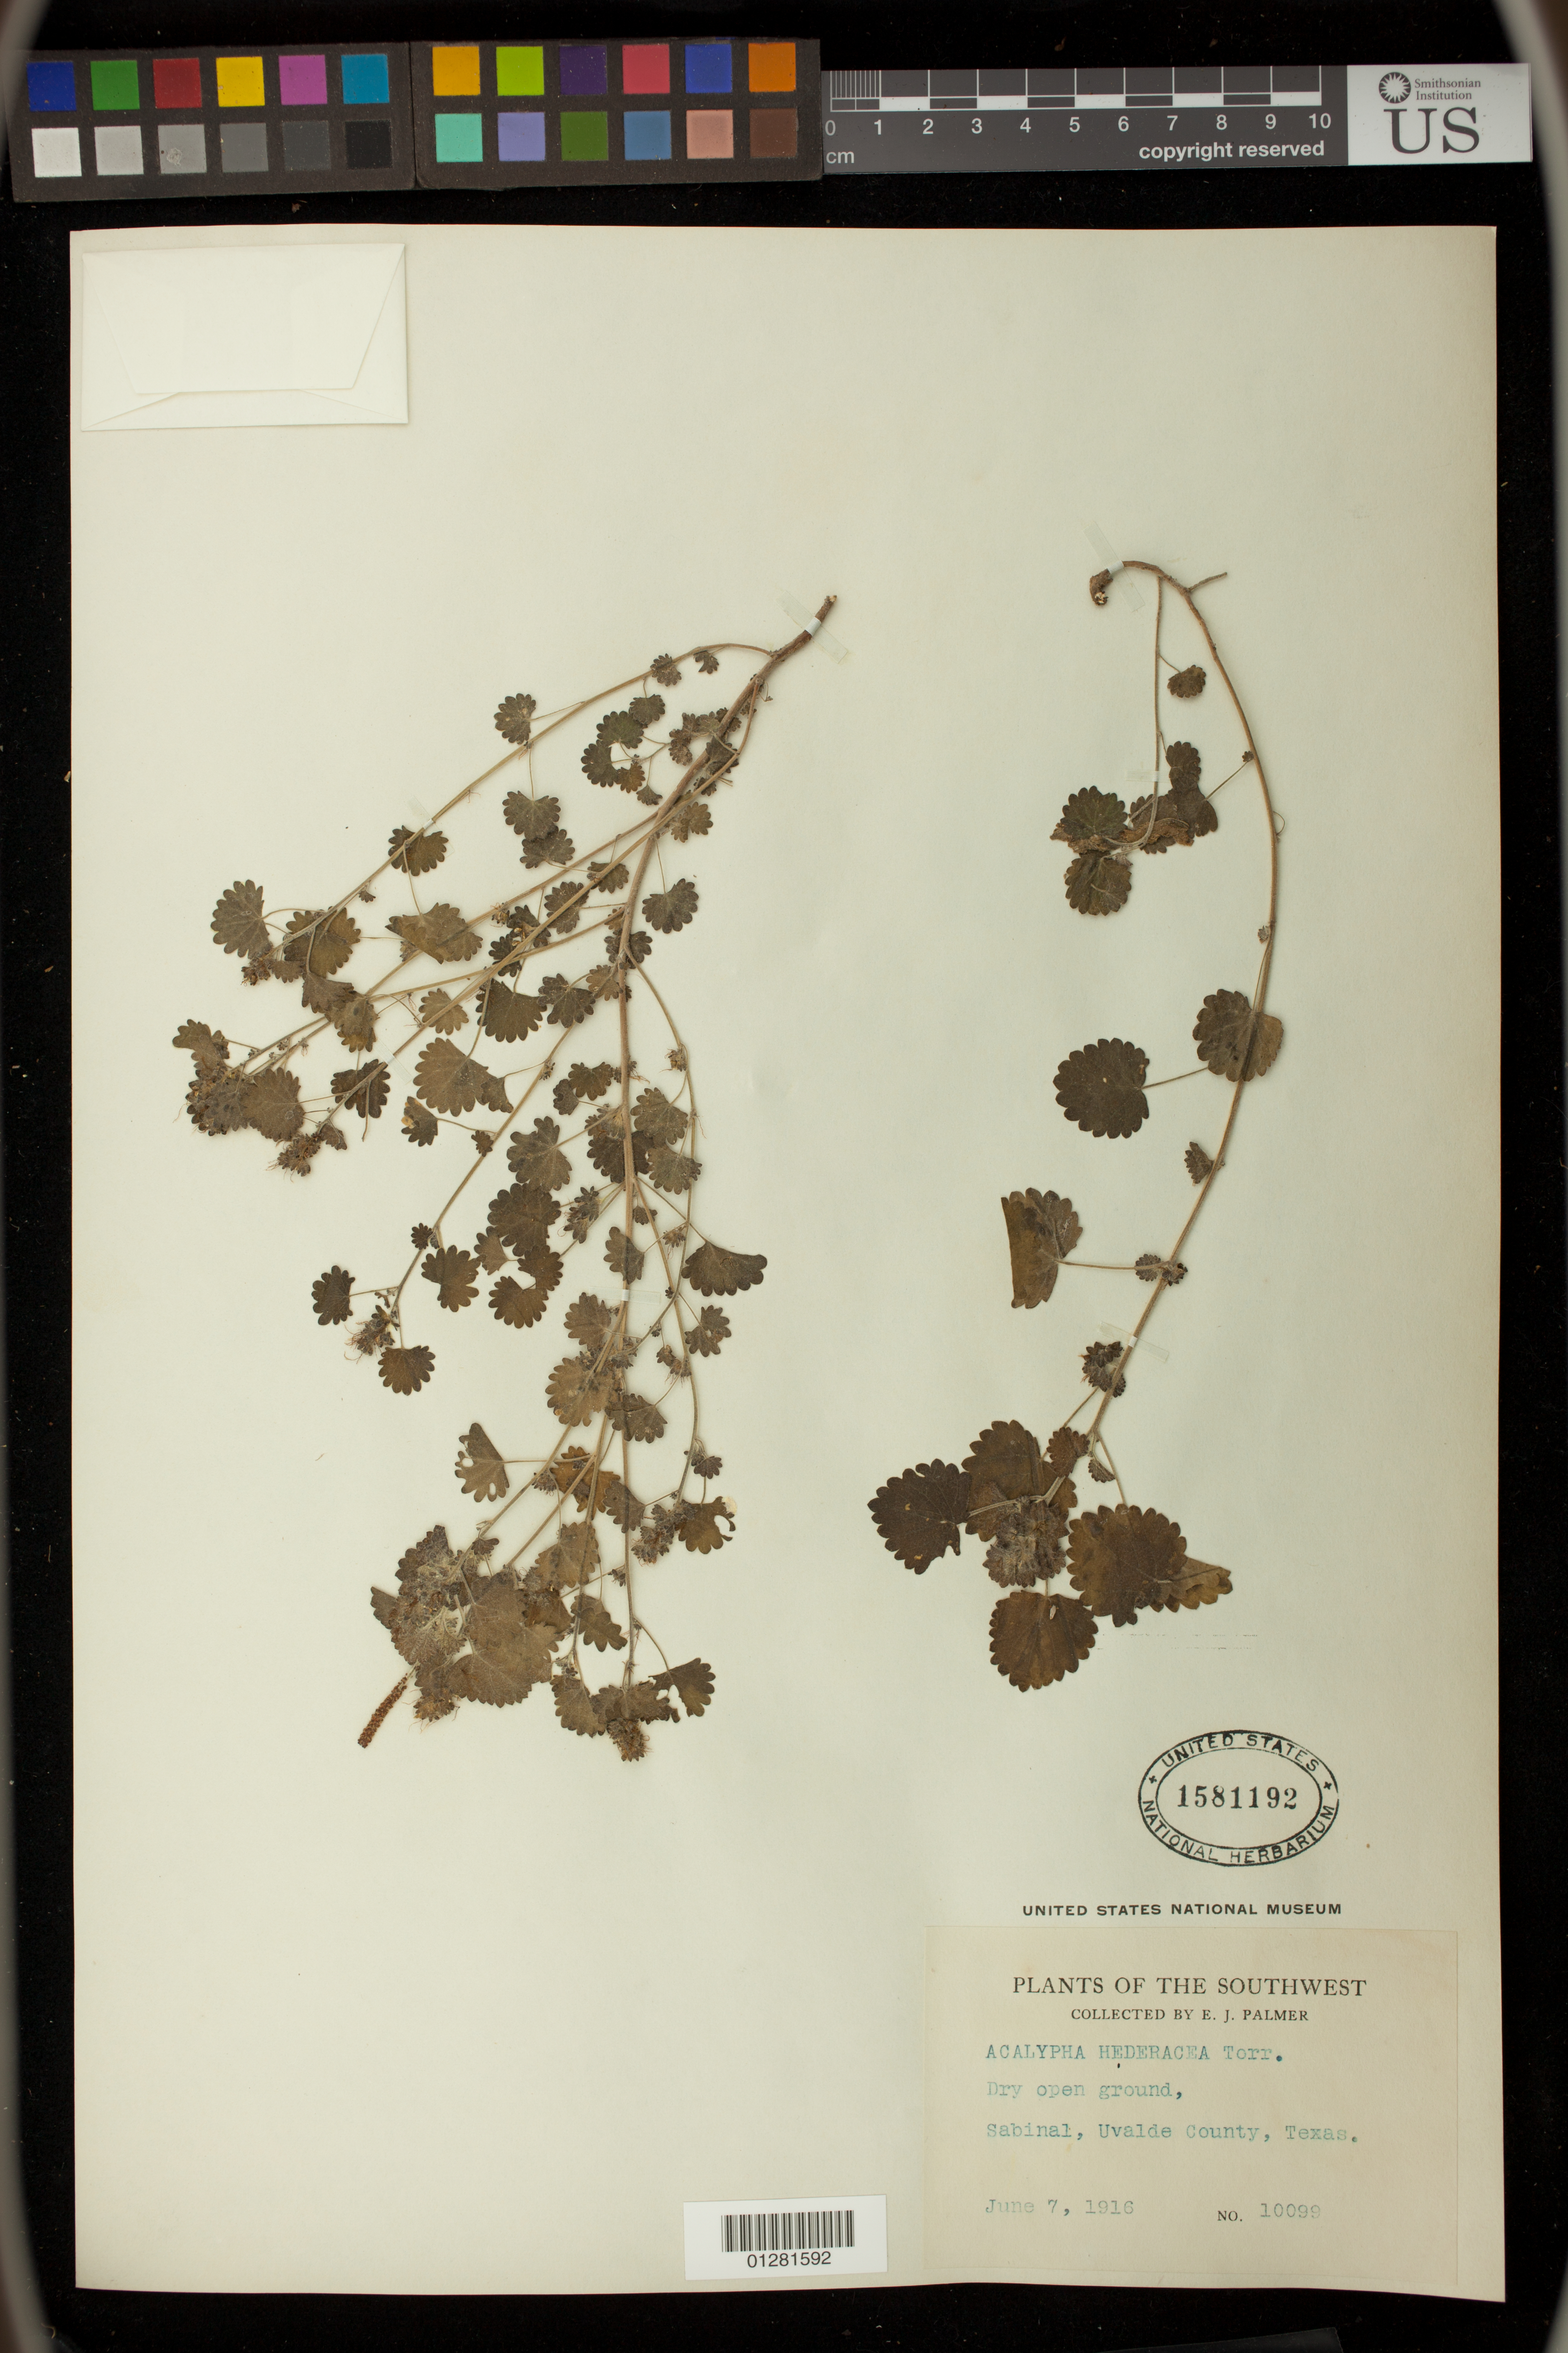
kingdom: Plantae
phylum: Tracheophyta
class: Magnoliopsida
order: Malpighiales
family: Euphorbiaceae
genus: Acalypha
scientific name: Acalypha hederacea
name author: Torr.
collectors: E. J. Palmer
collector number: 10099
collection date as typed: June 7, 1916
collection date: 1916-06-07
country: United States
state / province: Texas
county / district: Uvalde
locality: Sabinal.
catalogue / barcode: US 1581192